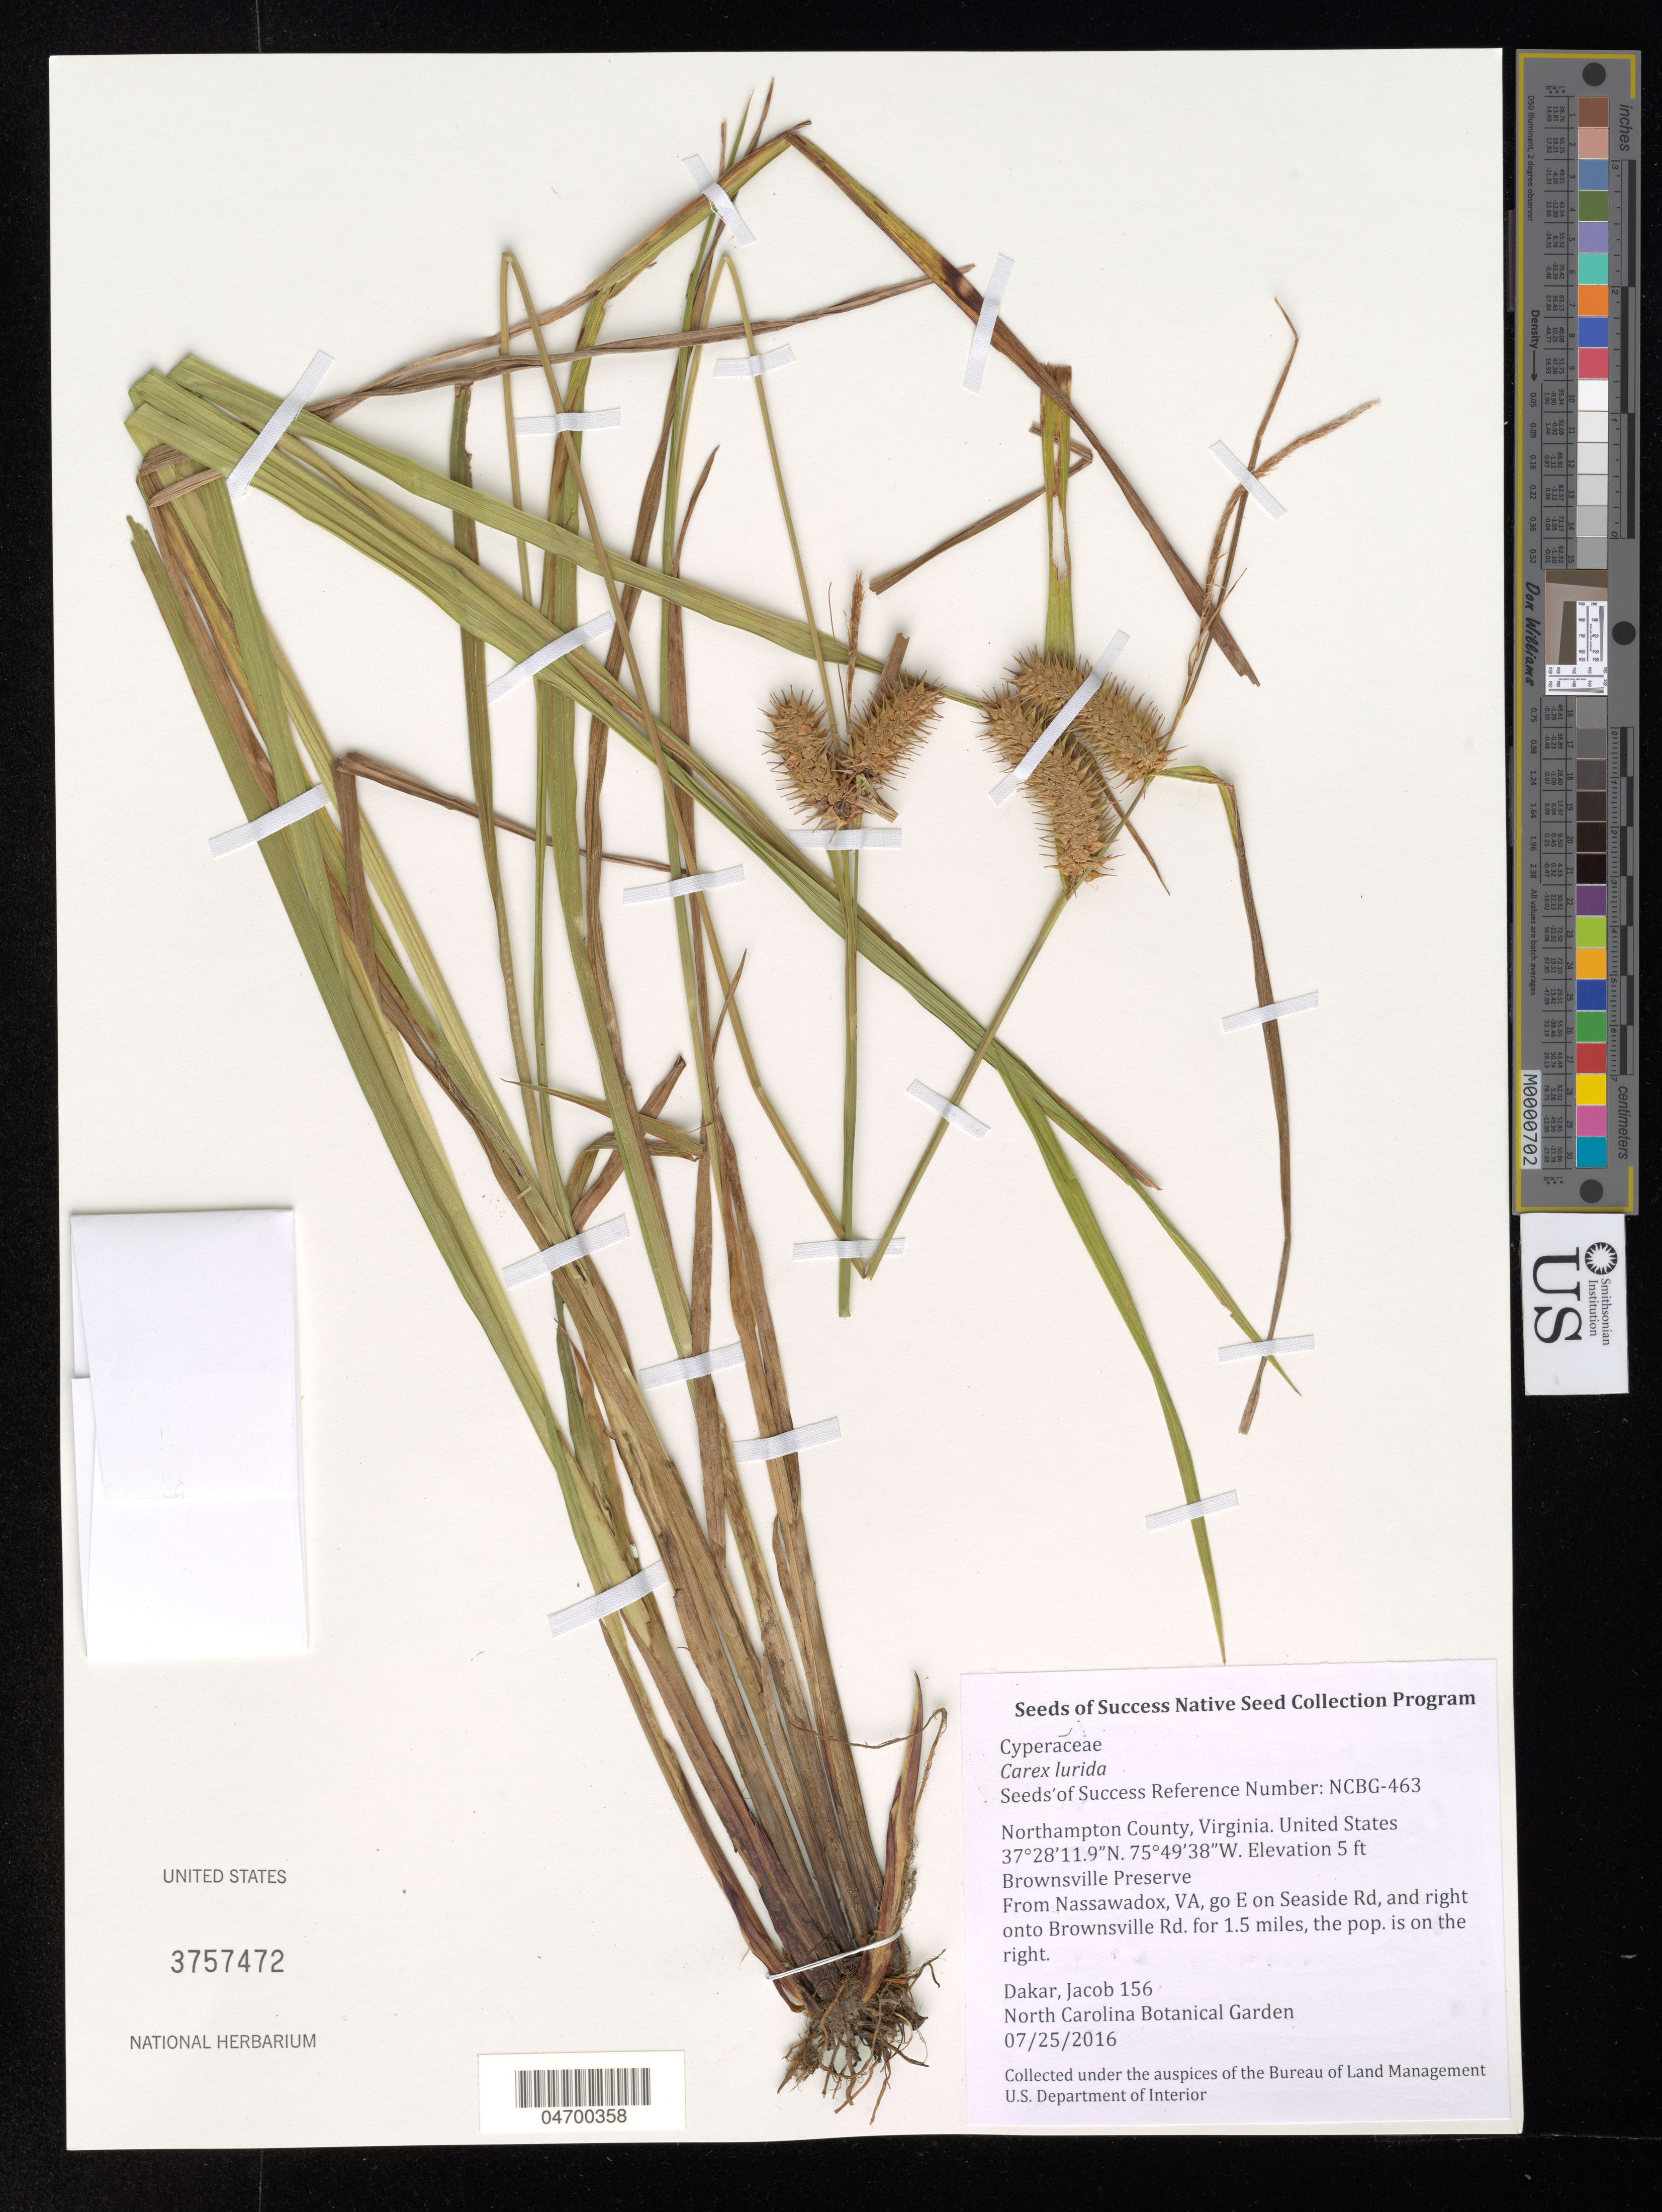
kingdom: Plantae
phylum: Tracheophyta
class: Liliopsida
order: Poales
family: Cyperaceae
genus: Carex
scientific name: Carex lurida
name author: Wahlenb.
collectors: J. Dakar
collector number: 156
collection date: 2016-07-25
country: United States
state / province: Virginia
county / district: Northampton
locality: Northampton County. Brownsville Preserve From Nasssawadox, VA, go E on Seaside Rd, and right onto Brownsville Rd. for 1.5 miles, the pop. is on the right.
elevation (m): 2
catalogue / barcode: US 3757472